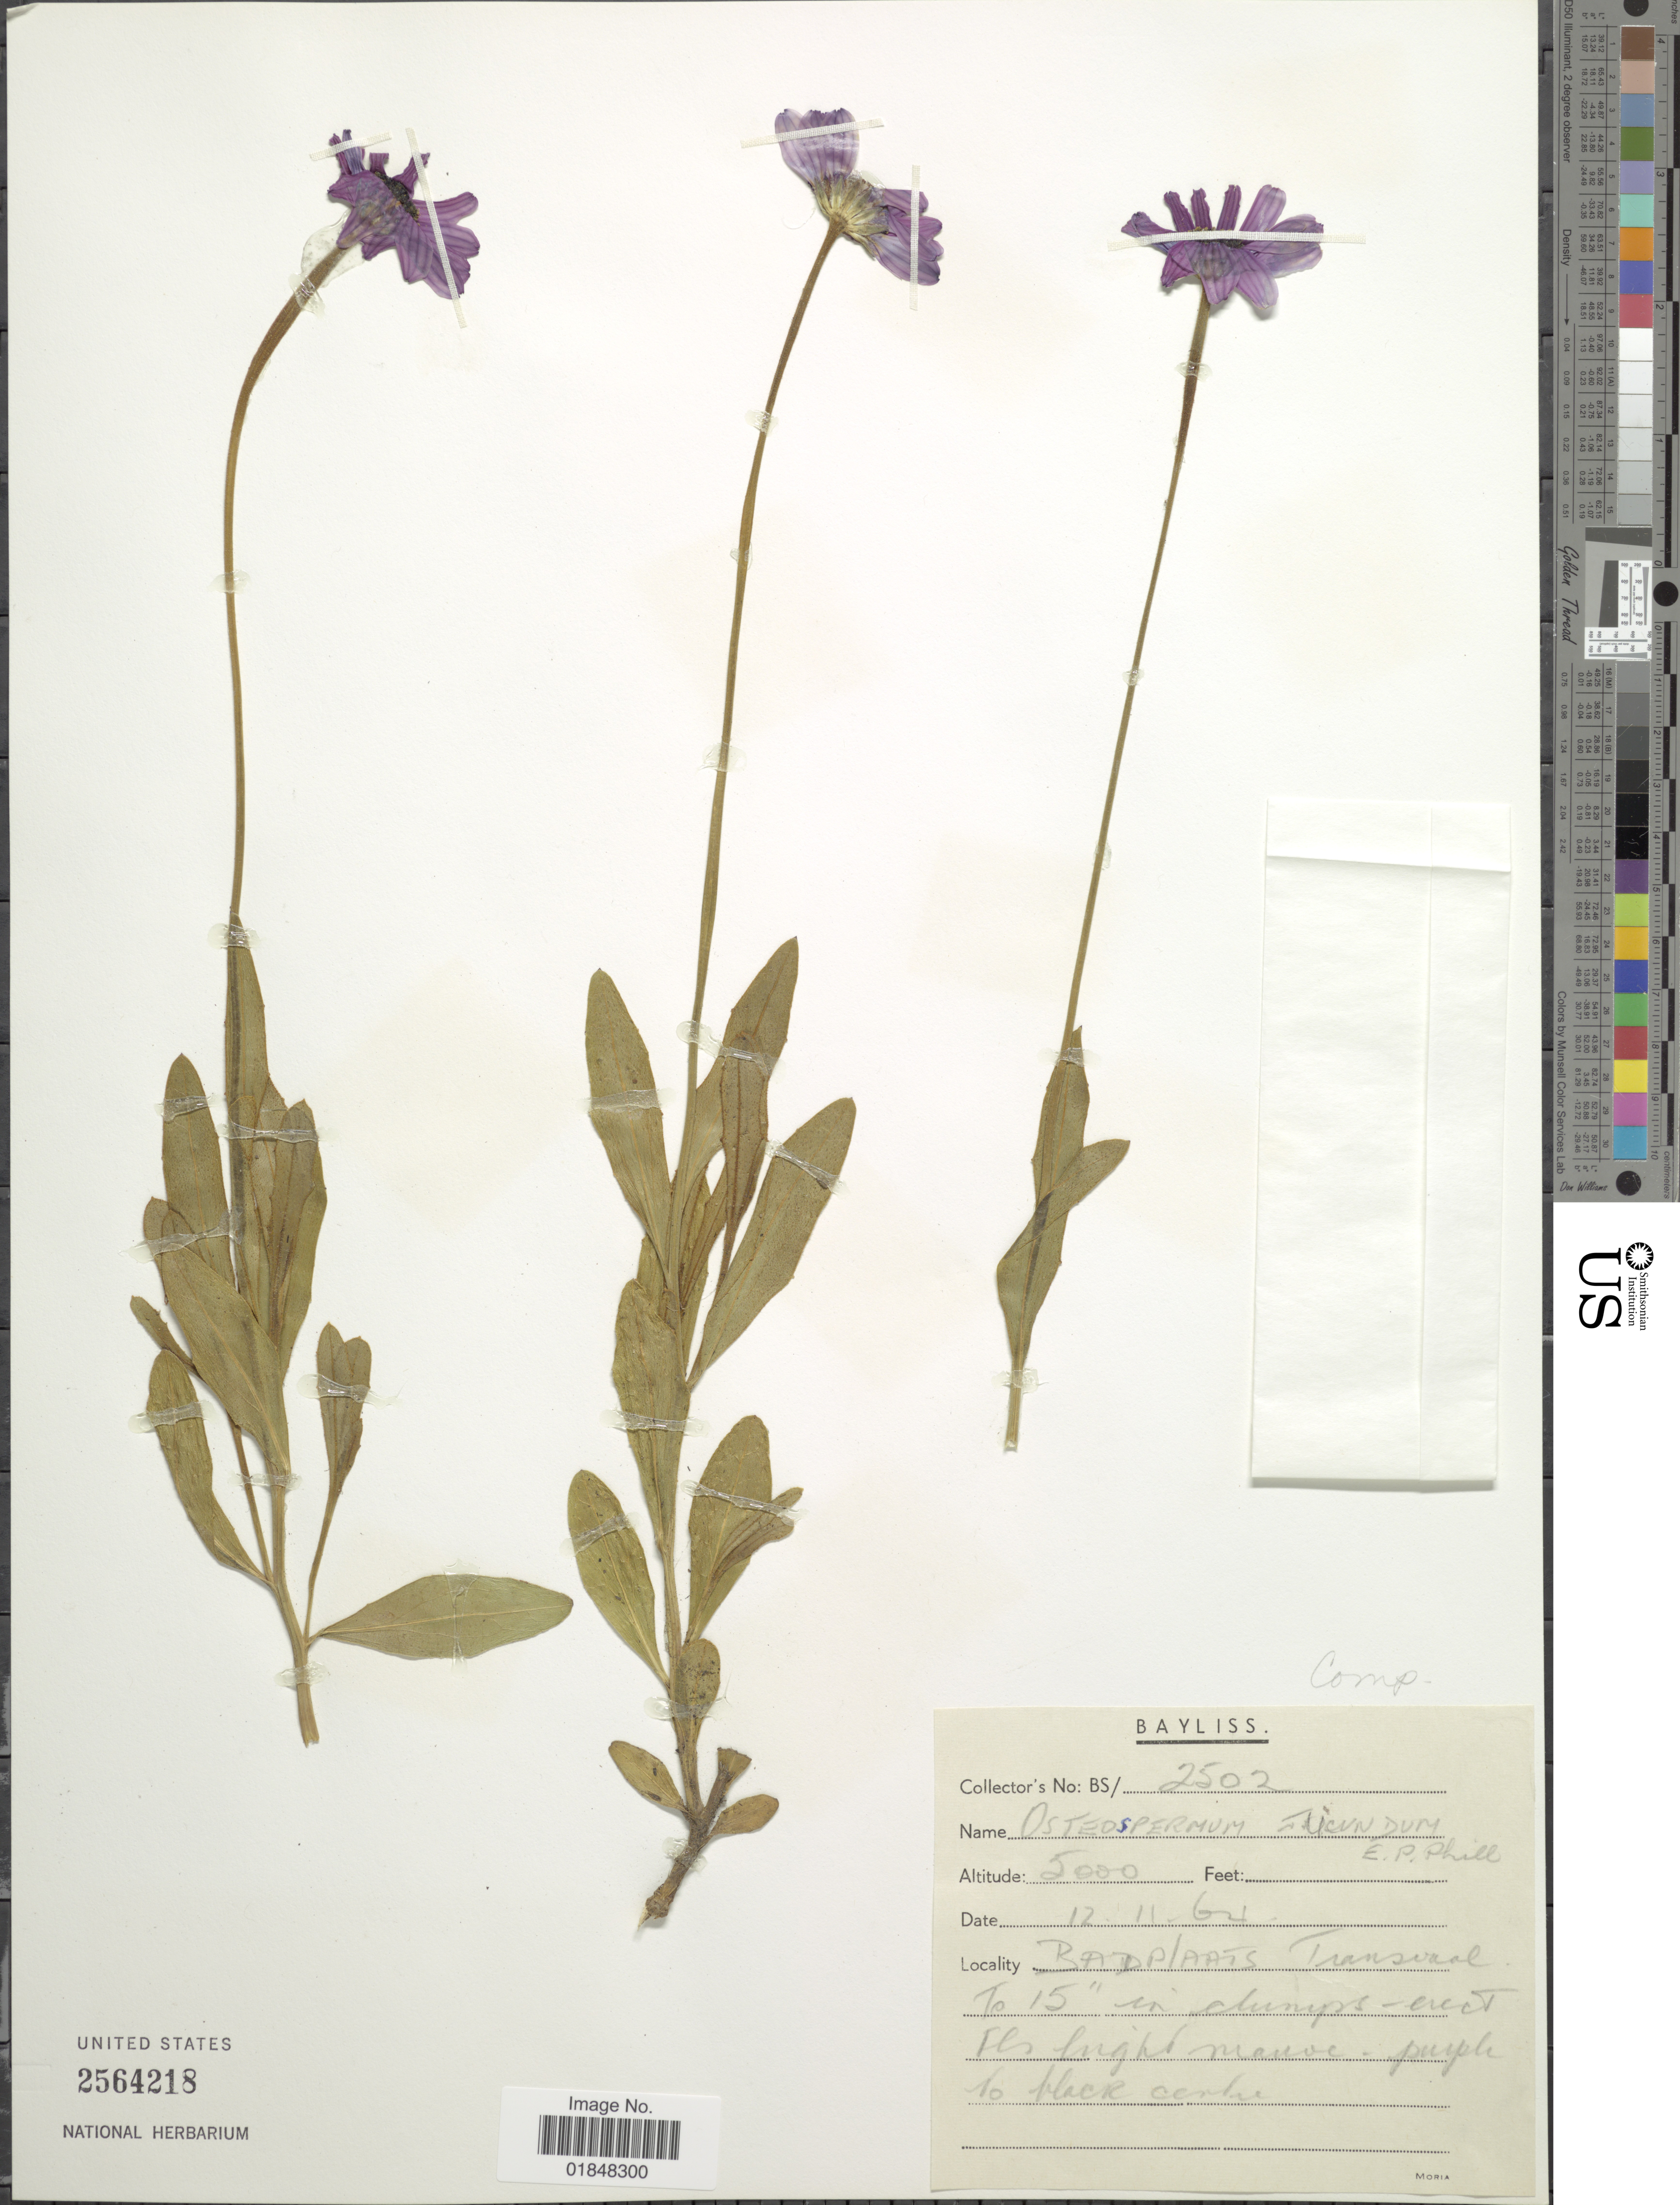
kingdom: Plantae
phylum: Tracheophyta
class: Magnoliopsida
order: Asterales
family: Asteraceae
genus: Dimorphotheca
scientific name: Dimorphotheca jucunda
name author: E. Phillips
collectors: R. Bayliss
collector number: BS2502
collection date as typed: Transcribed d/m/y: 12/11/64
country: South Africa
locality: Badplaats Transvaal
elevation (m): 1524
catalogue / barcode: US 2564218